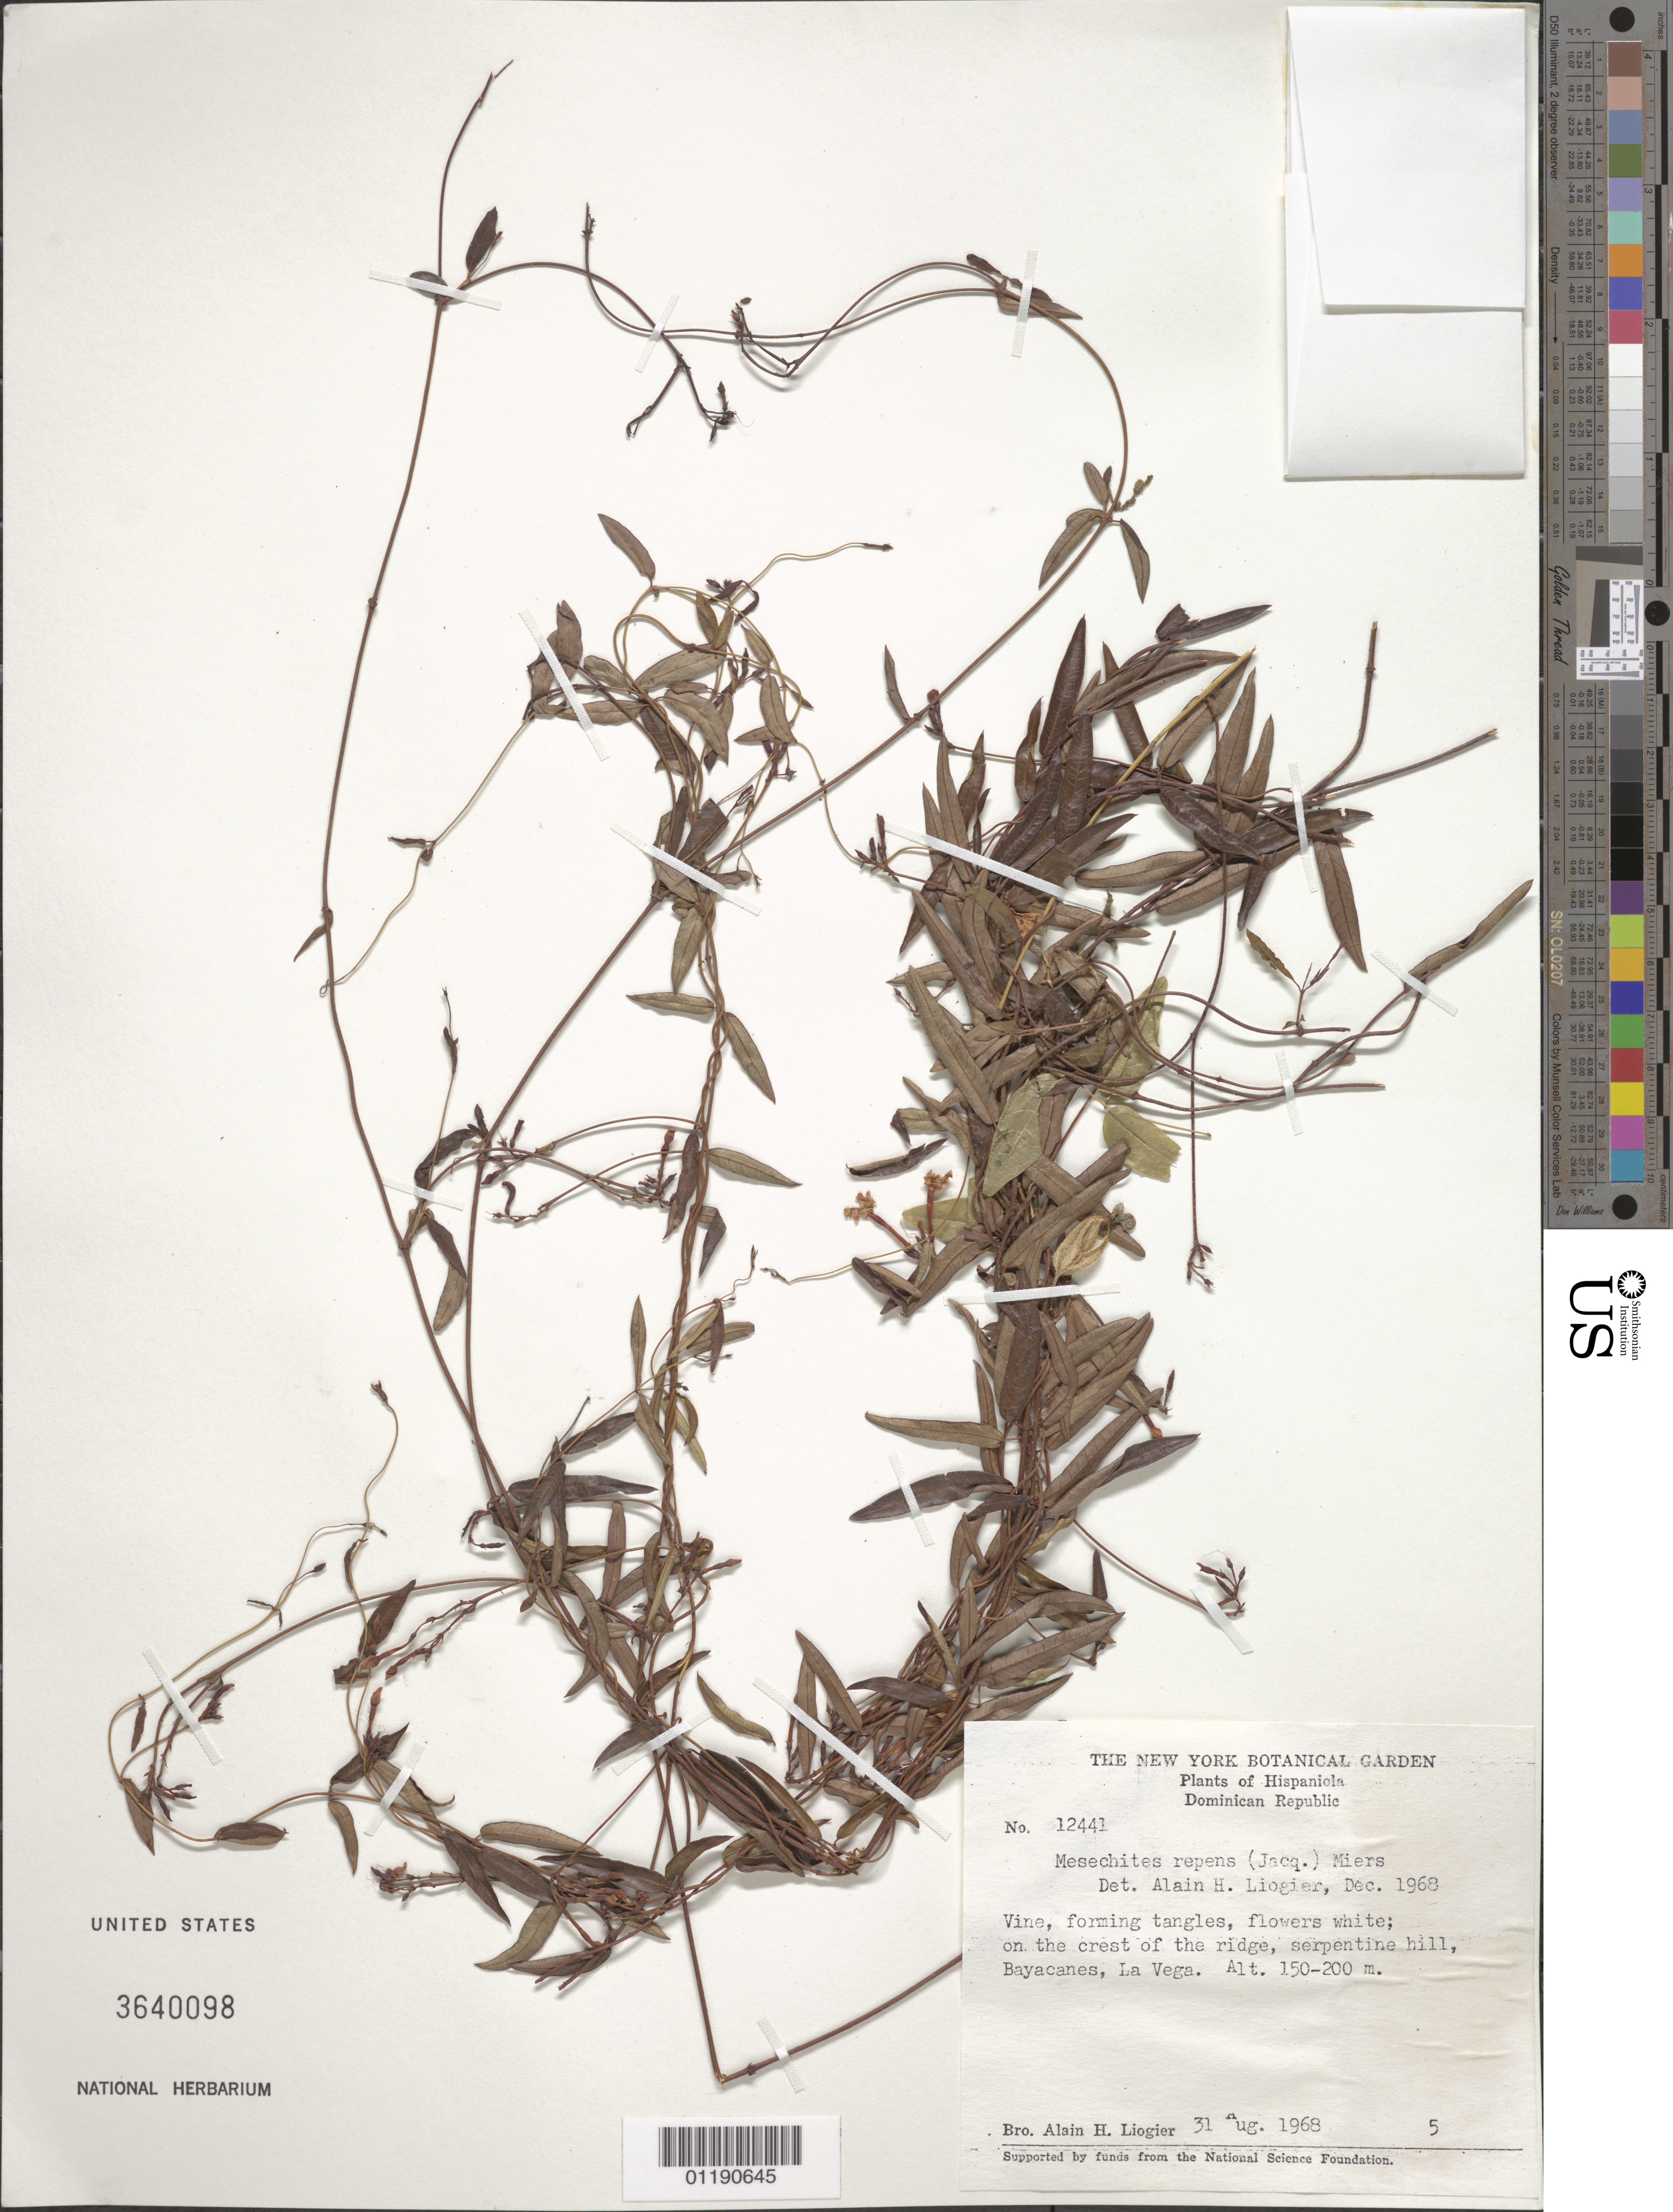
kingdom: Plantae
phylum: Tracheophyta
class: Magnoliopsida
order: Gentianales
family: Apocynaceae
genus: Mesechites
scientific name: Mesechites repens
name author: (Jacq.) Miers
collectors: A. H. Liogier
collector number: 12441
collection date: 1968-08-31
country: Dominican Republic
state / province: La Vega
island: Hispaniola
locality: Bayacanes.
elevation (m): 150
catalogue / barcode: US 3640098